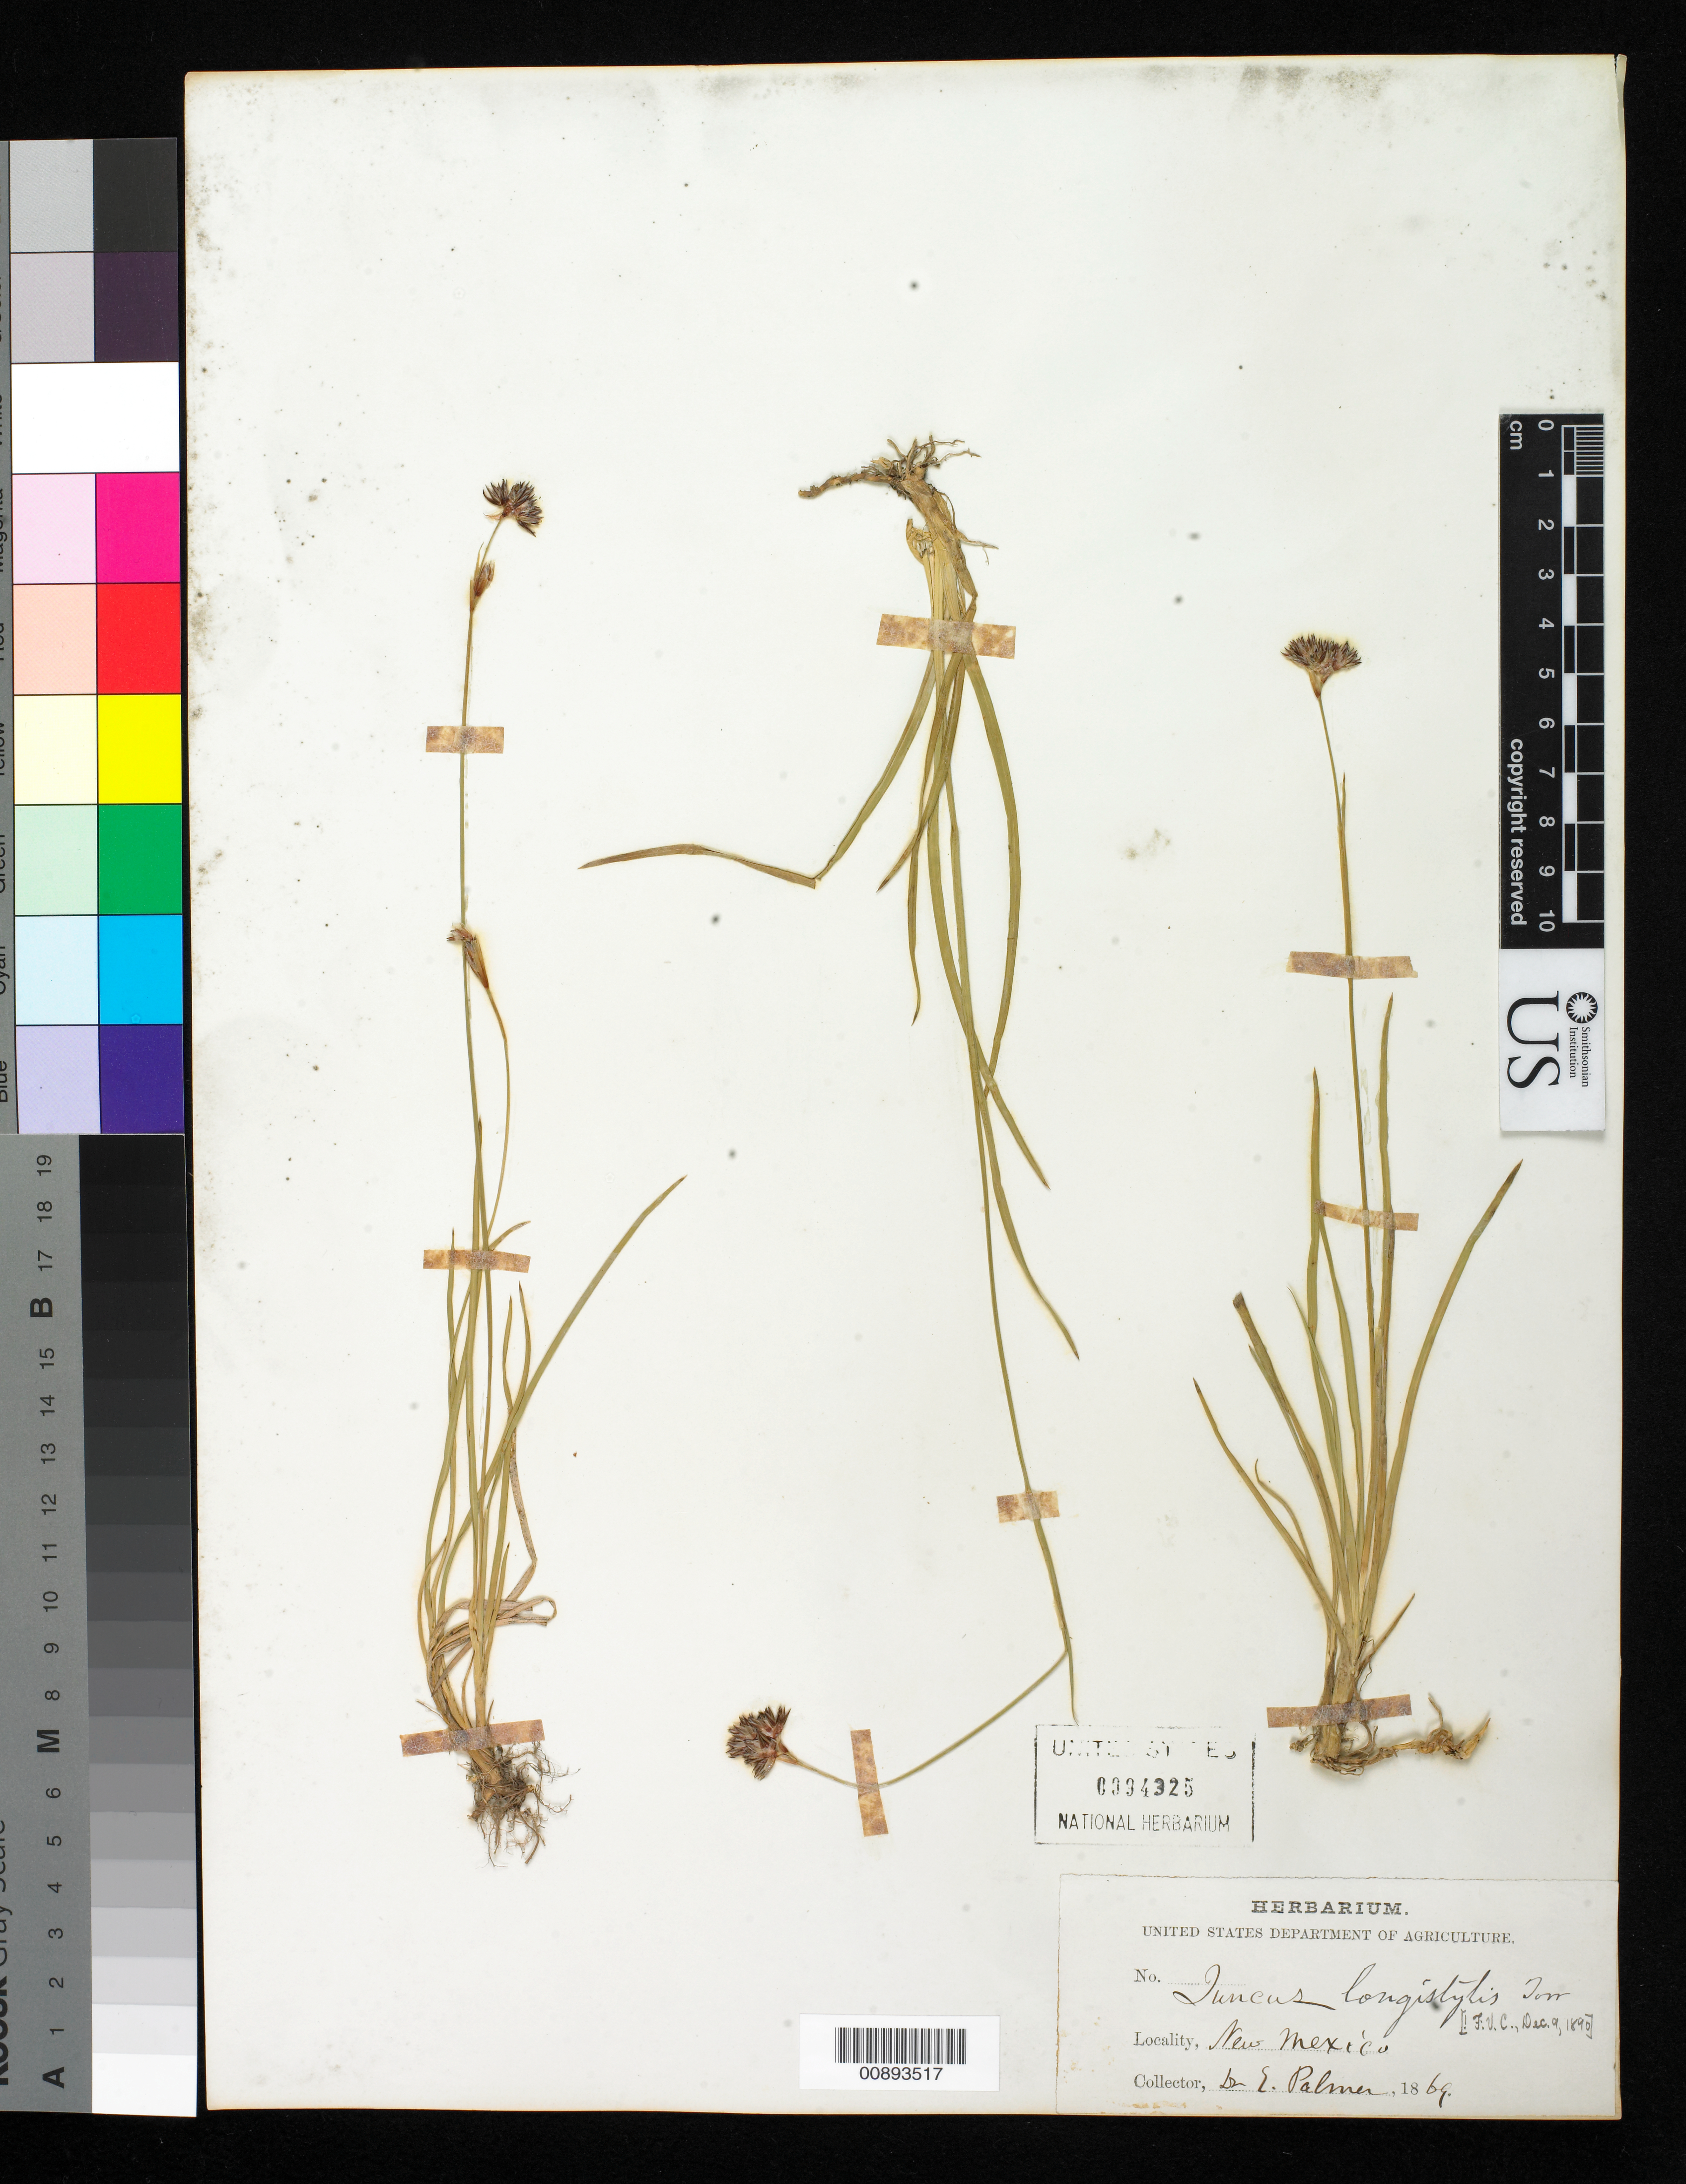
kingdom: Plantae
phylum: Tracheophyta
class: Liliopsida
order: Poales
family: Juncaceae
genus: Juncus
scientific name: Juncus longistylis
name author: Torr.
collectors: E. Palmer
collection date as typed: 1869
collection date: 1869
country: United States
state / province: New Mexico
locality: New Mexico.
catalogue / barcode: US 94325